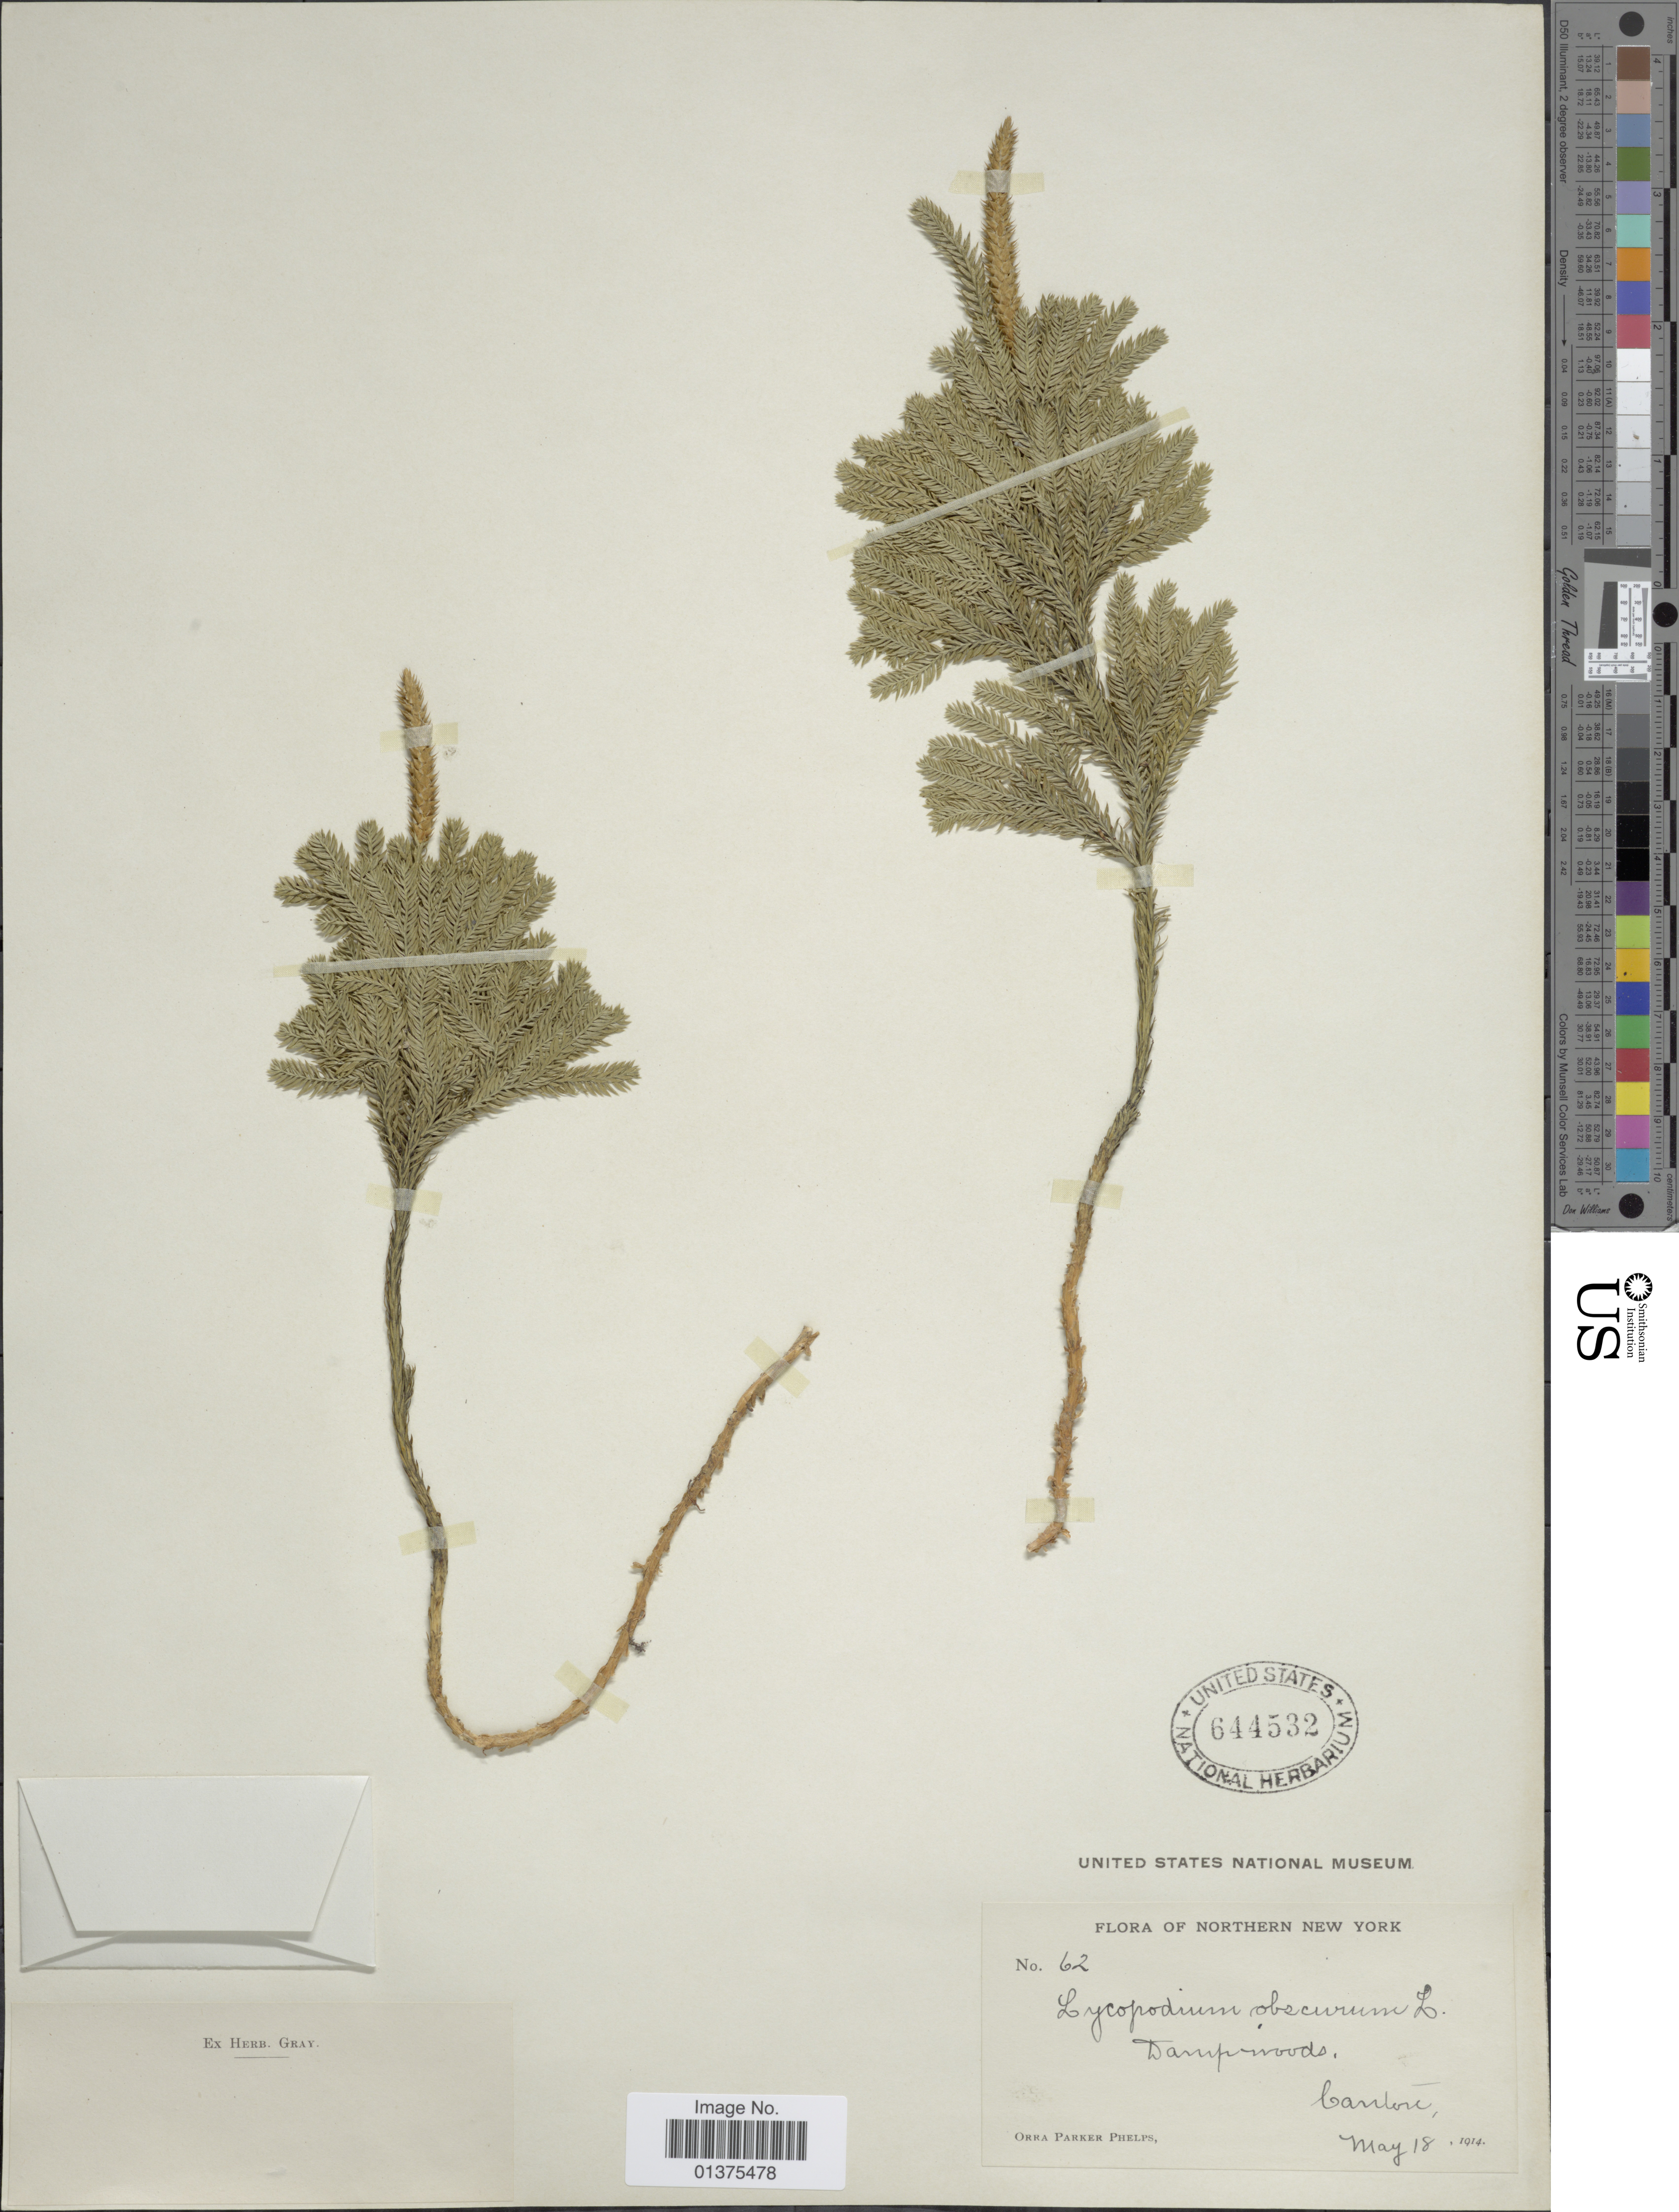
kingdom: Plantae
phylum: Tracheophyta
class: Lycopodiopsida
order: Lycopodiales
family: Lycopodiaceae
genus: Dendrolycopodium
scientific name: Dendrolycopodium obscurum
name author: (L.) A. Haines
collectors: O. P. Phelps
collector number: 62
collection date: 1914-05-18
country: United States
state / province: New York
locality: Northern New York, Dampwoods Canton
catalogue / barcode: US 644532